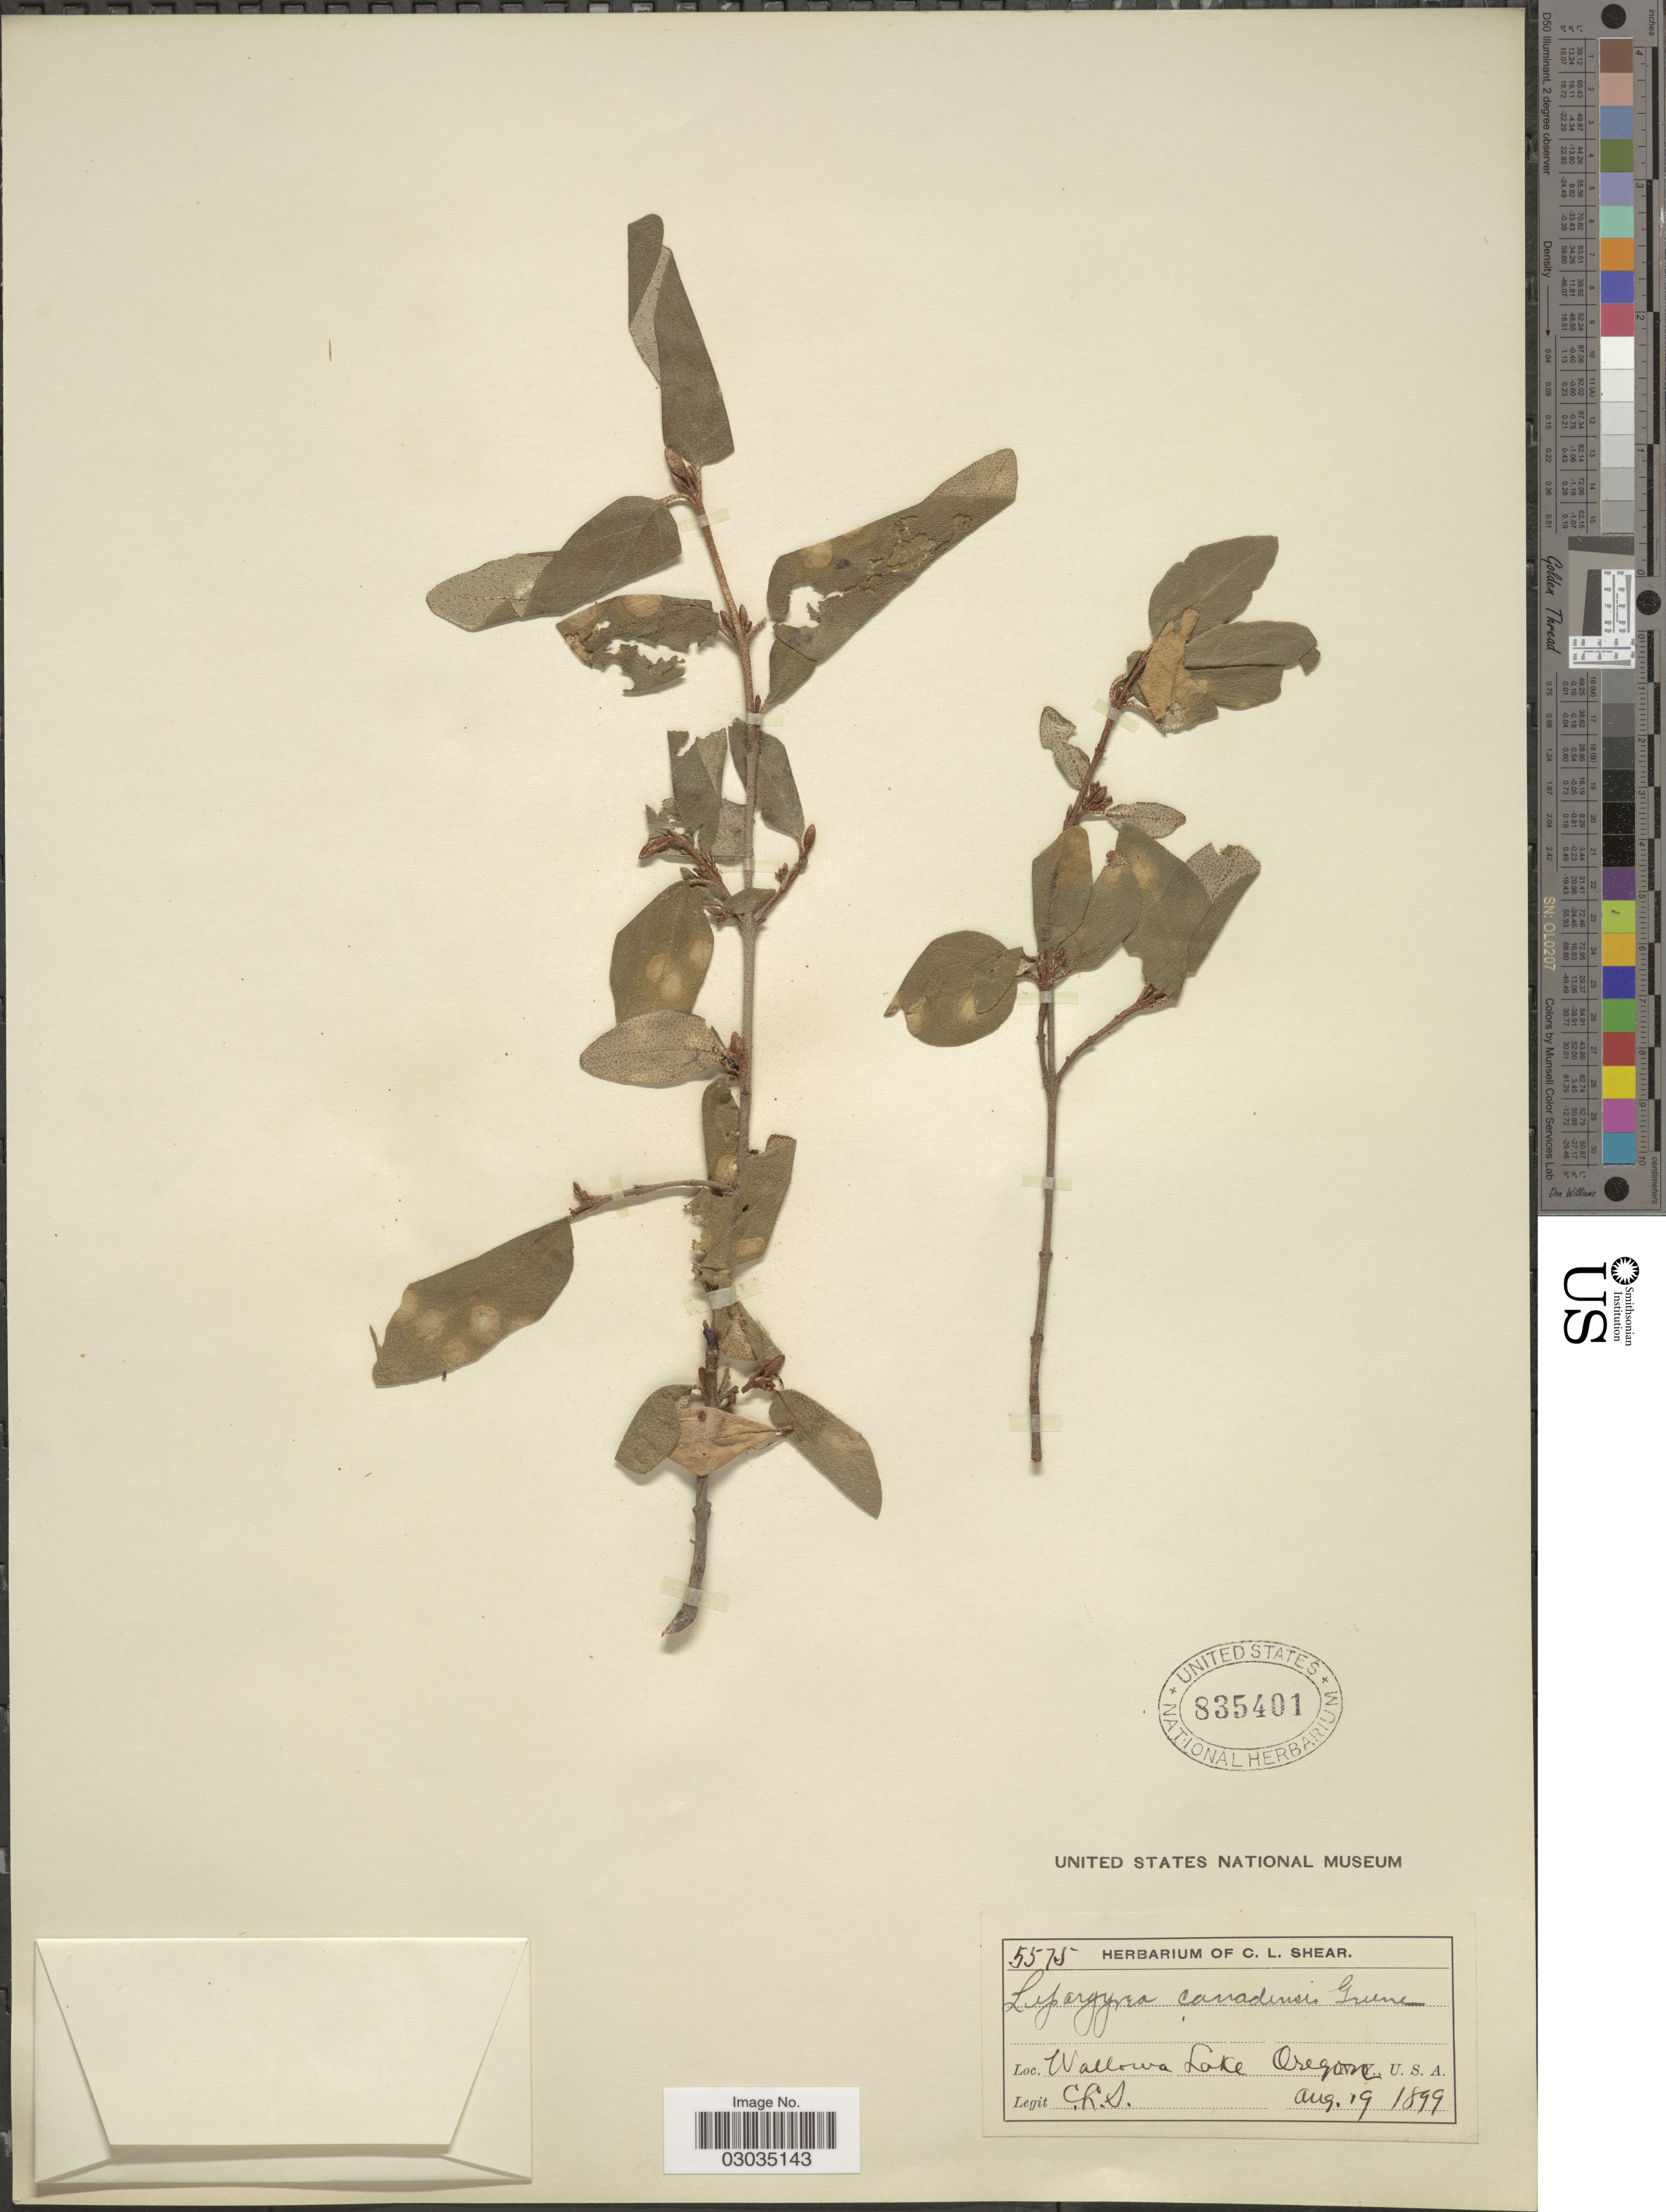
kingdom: Plantae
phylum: Tracheophyta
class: Magnoliopsida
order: Rosales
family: Elaeagnaceae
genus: Shepherdia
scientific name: Shepherdia canadensis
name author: (L.) Nutt.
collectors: C. L. Shear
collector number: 5575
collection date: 1899-08-19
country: United States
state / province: Oregon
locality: Wallowa Lake.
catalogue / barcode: US 835401